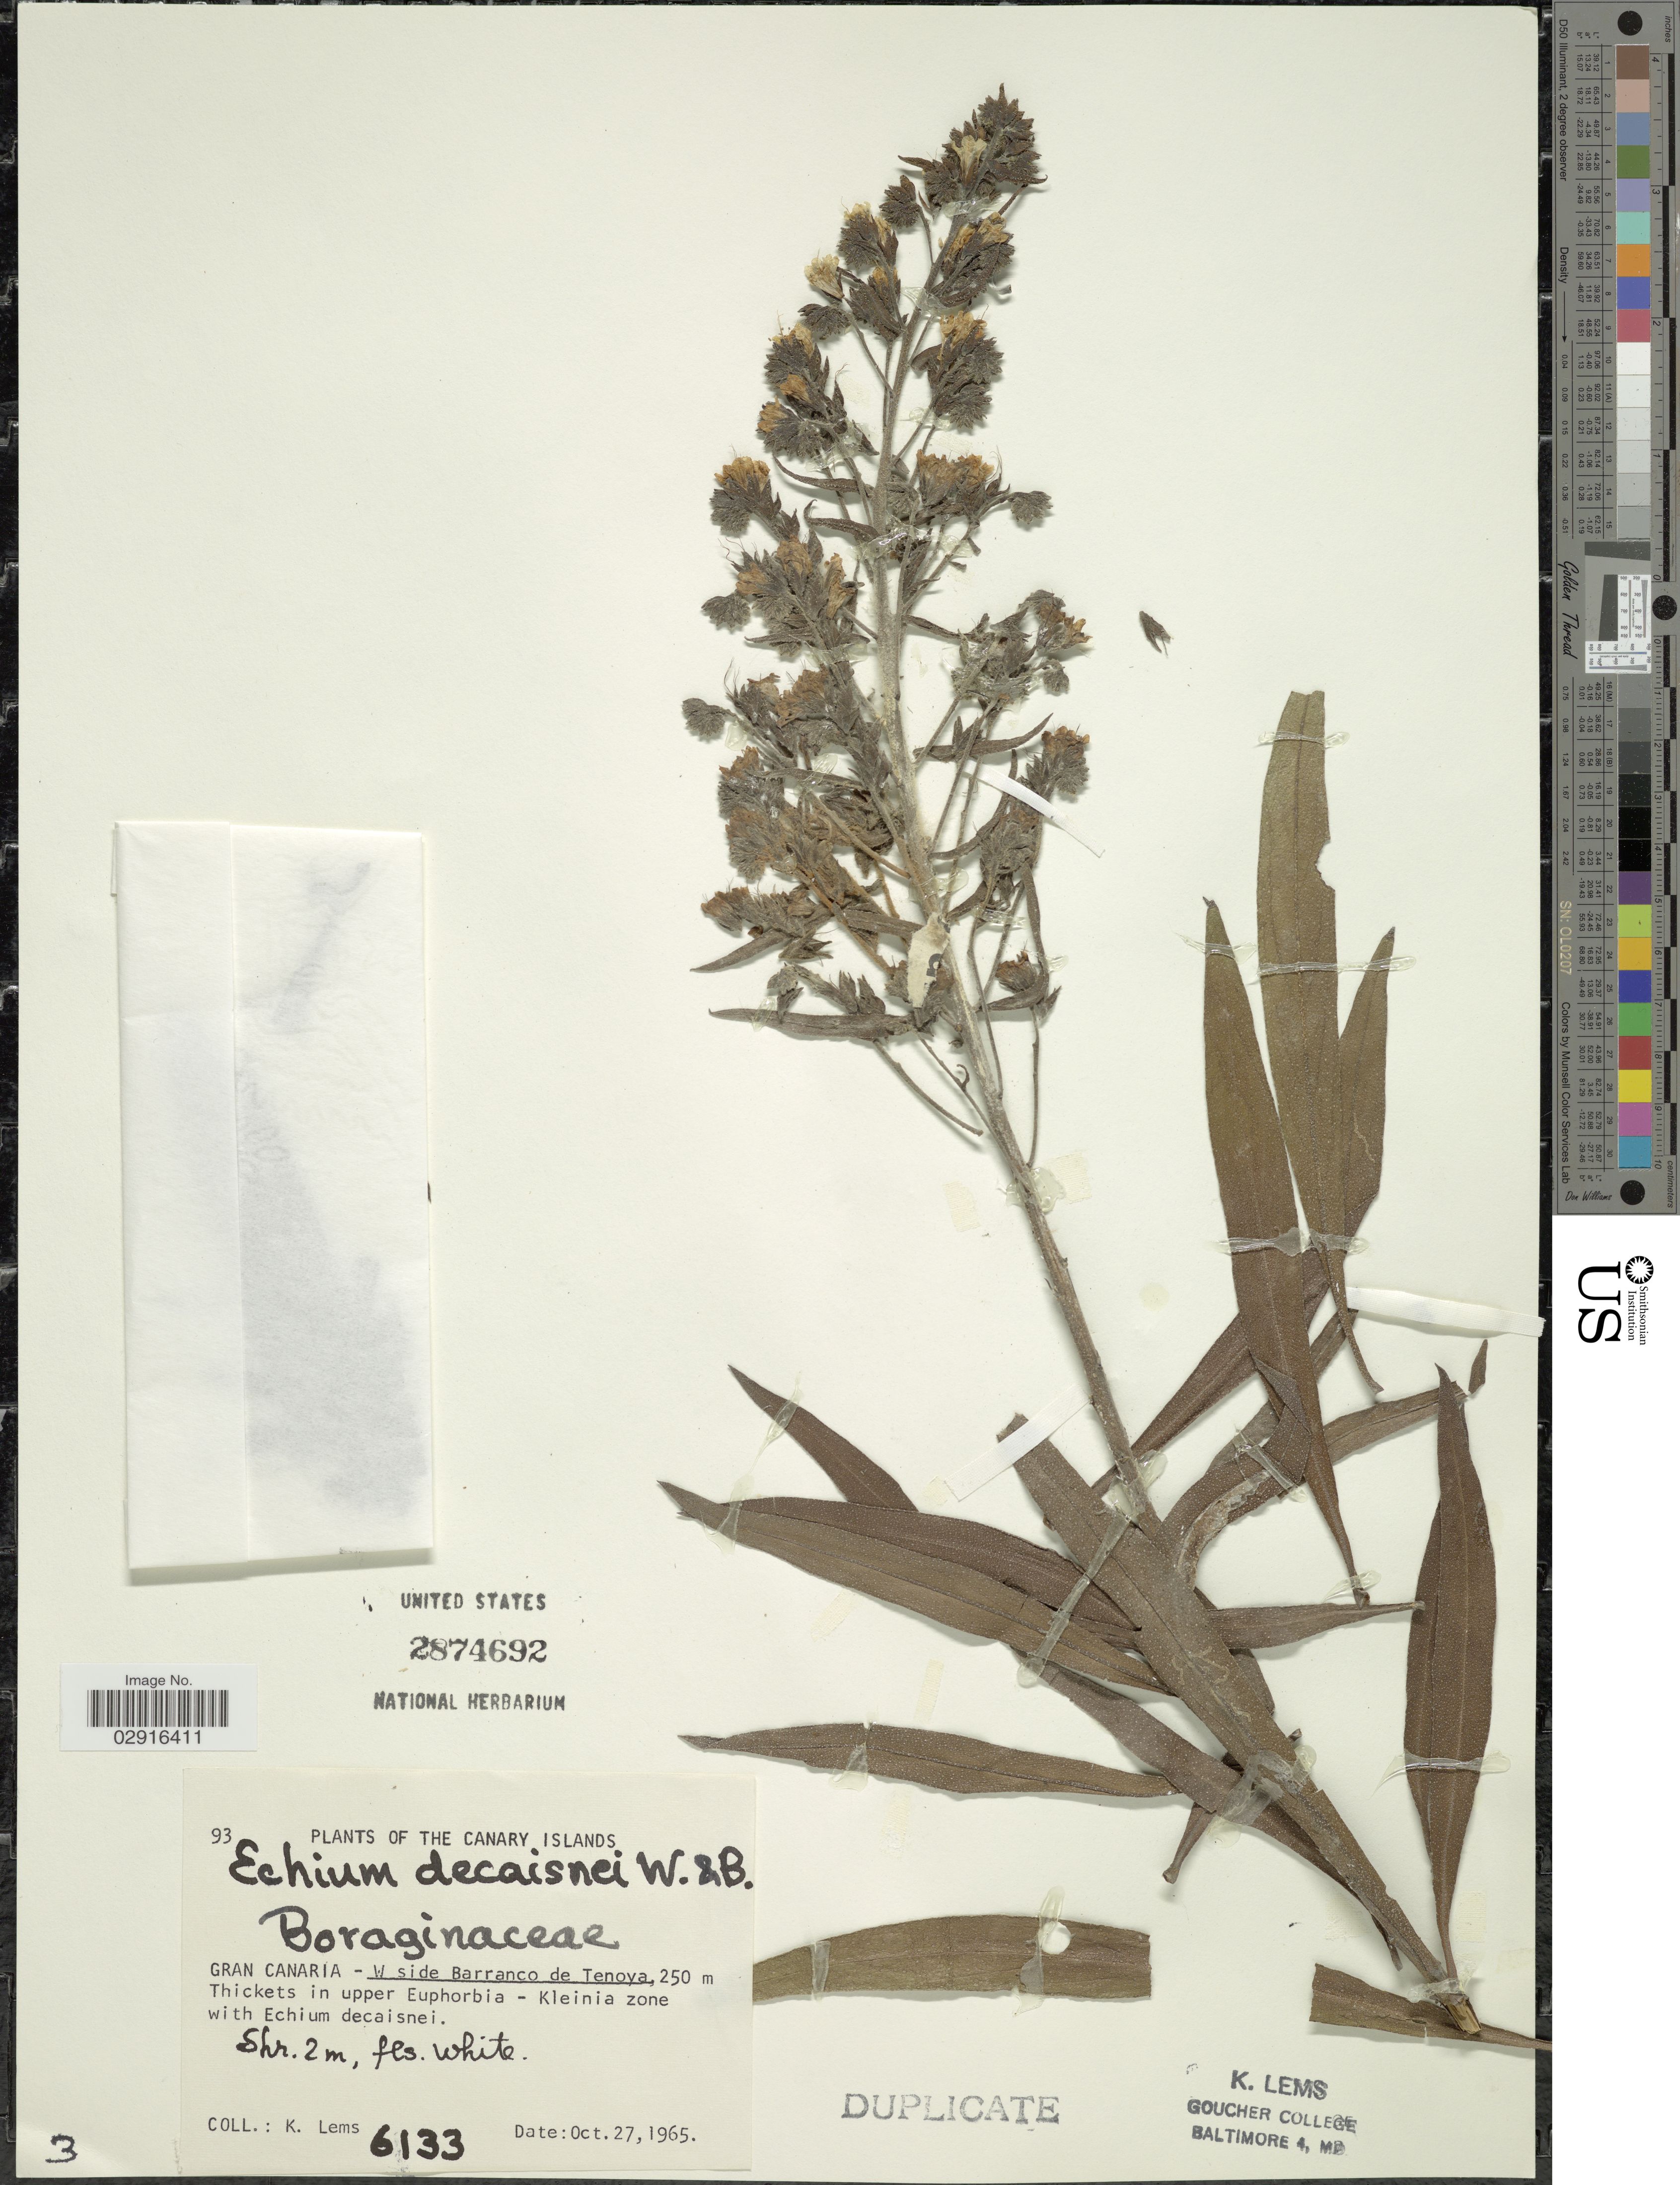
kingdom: Plantae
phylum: Tracheophyta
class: Magnoliopsida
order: Boraginales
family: Boraginaceae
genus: Echium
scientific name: Echium decaisnei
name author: D.A. Webb & Berthel.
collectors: K. Lems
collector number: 6133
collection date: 1965-10-27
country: Spain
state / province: Canarias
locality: Canary Islands. Gran Canaria - W side Barranco de Tenoya.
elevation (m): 250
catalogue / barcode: US 2874692